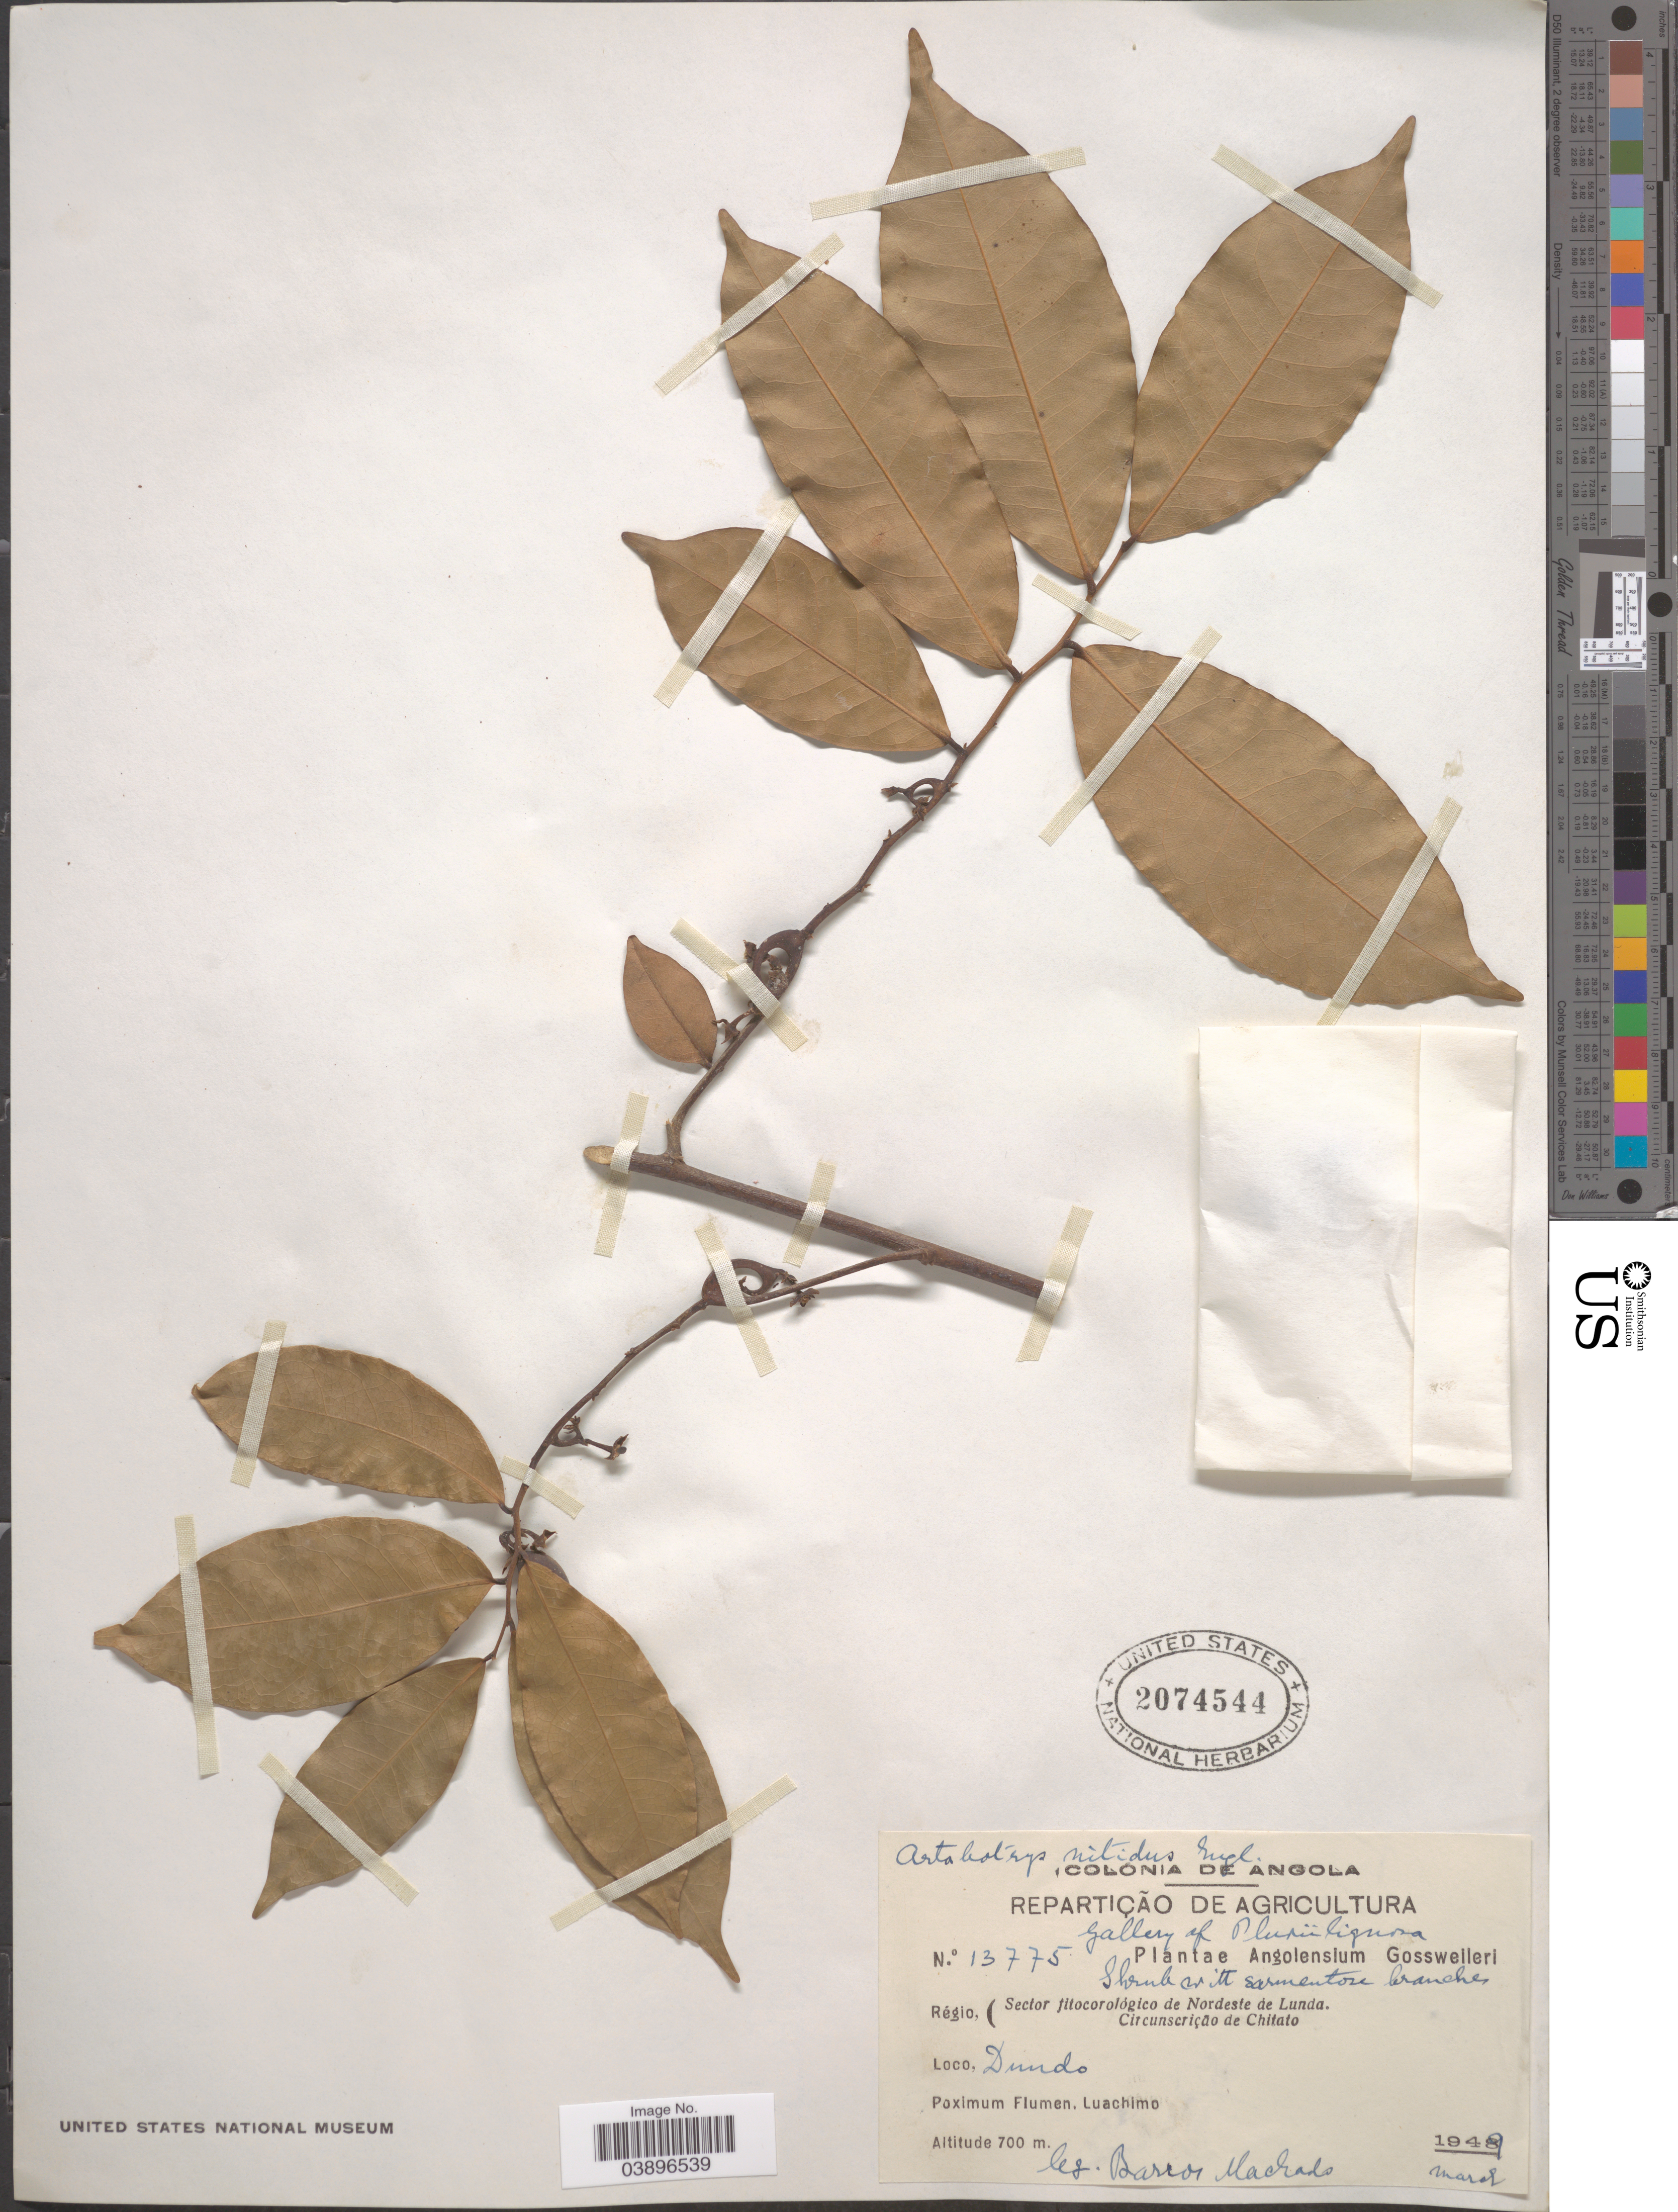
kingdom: Plantae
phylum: Tracheophyta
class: Magnoliopsida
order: Magnoliales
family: Annonaceae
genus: Artabotrys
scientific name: Artabotrys nitidus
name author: Engl.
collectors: B. Machado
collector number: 13775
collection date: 1949-03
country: Angola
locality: Régio, Sector titocorológico de Nordeste de Lunda. Circunscrição de Chitato. Dundo. Luachimo.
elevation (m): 700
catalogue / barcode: US 2074544